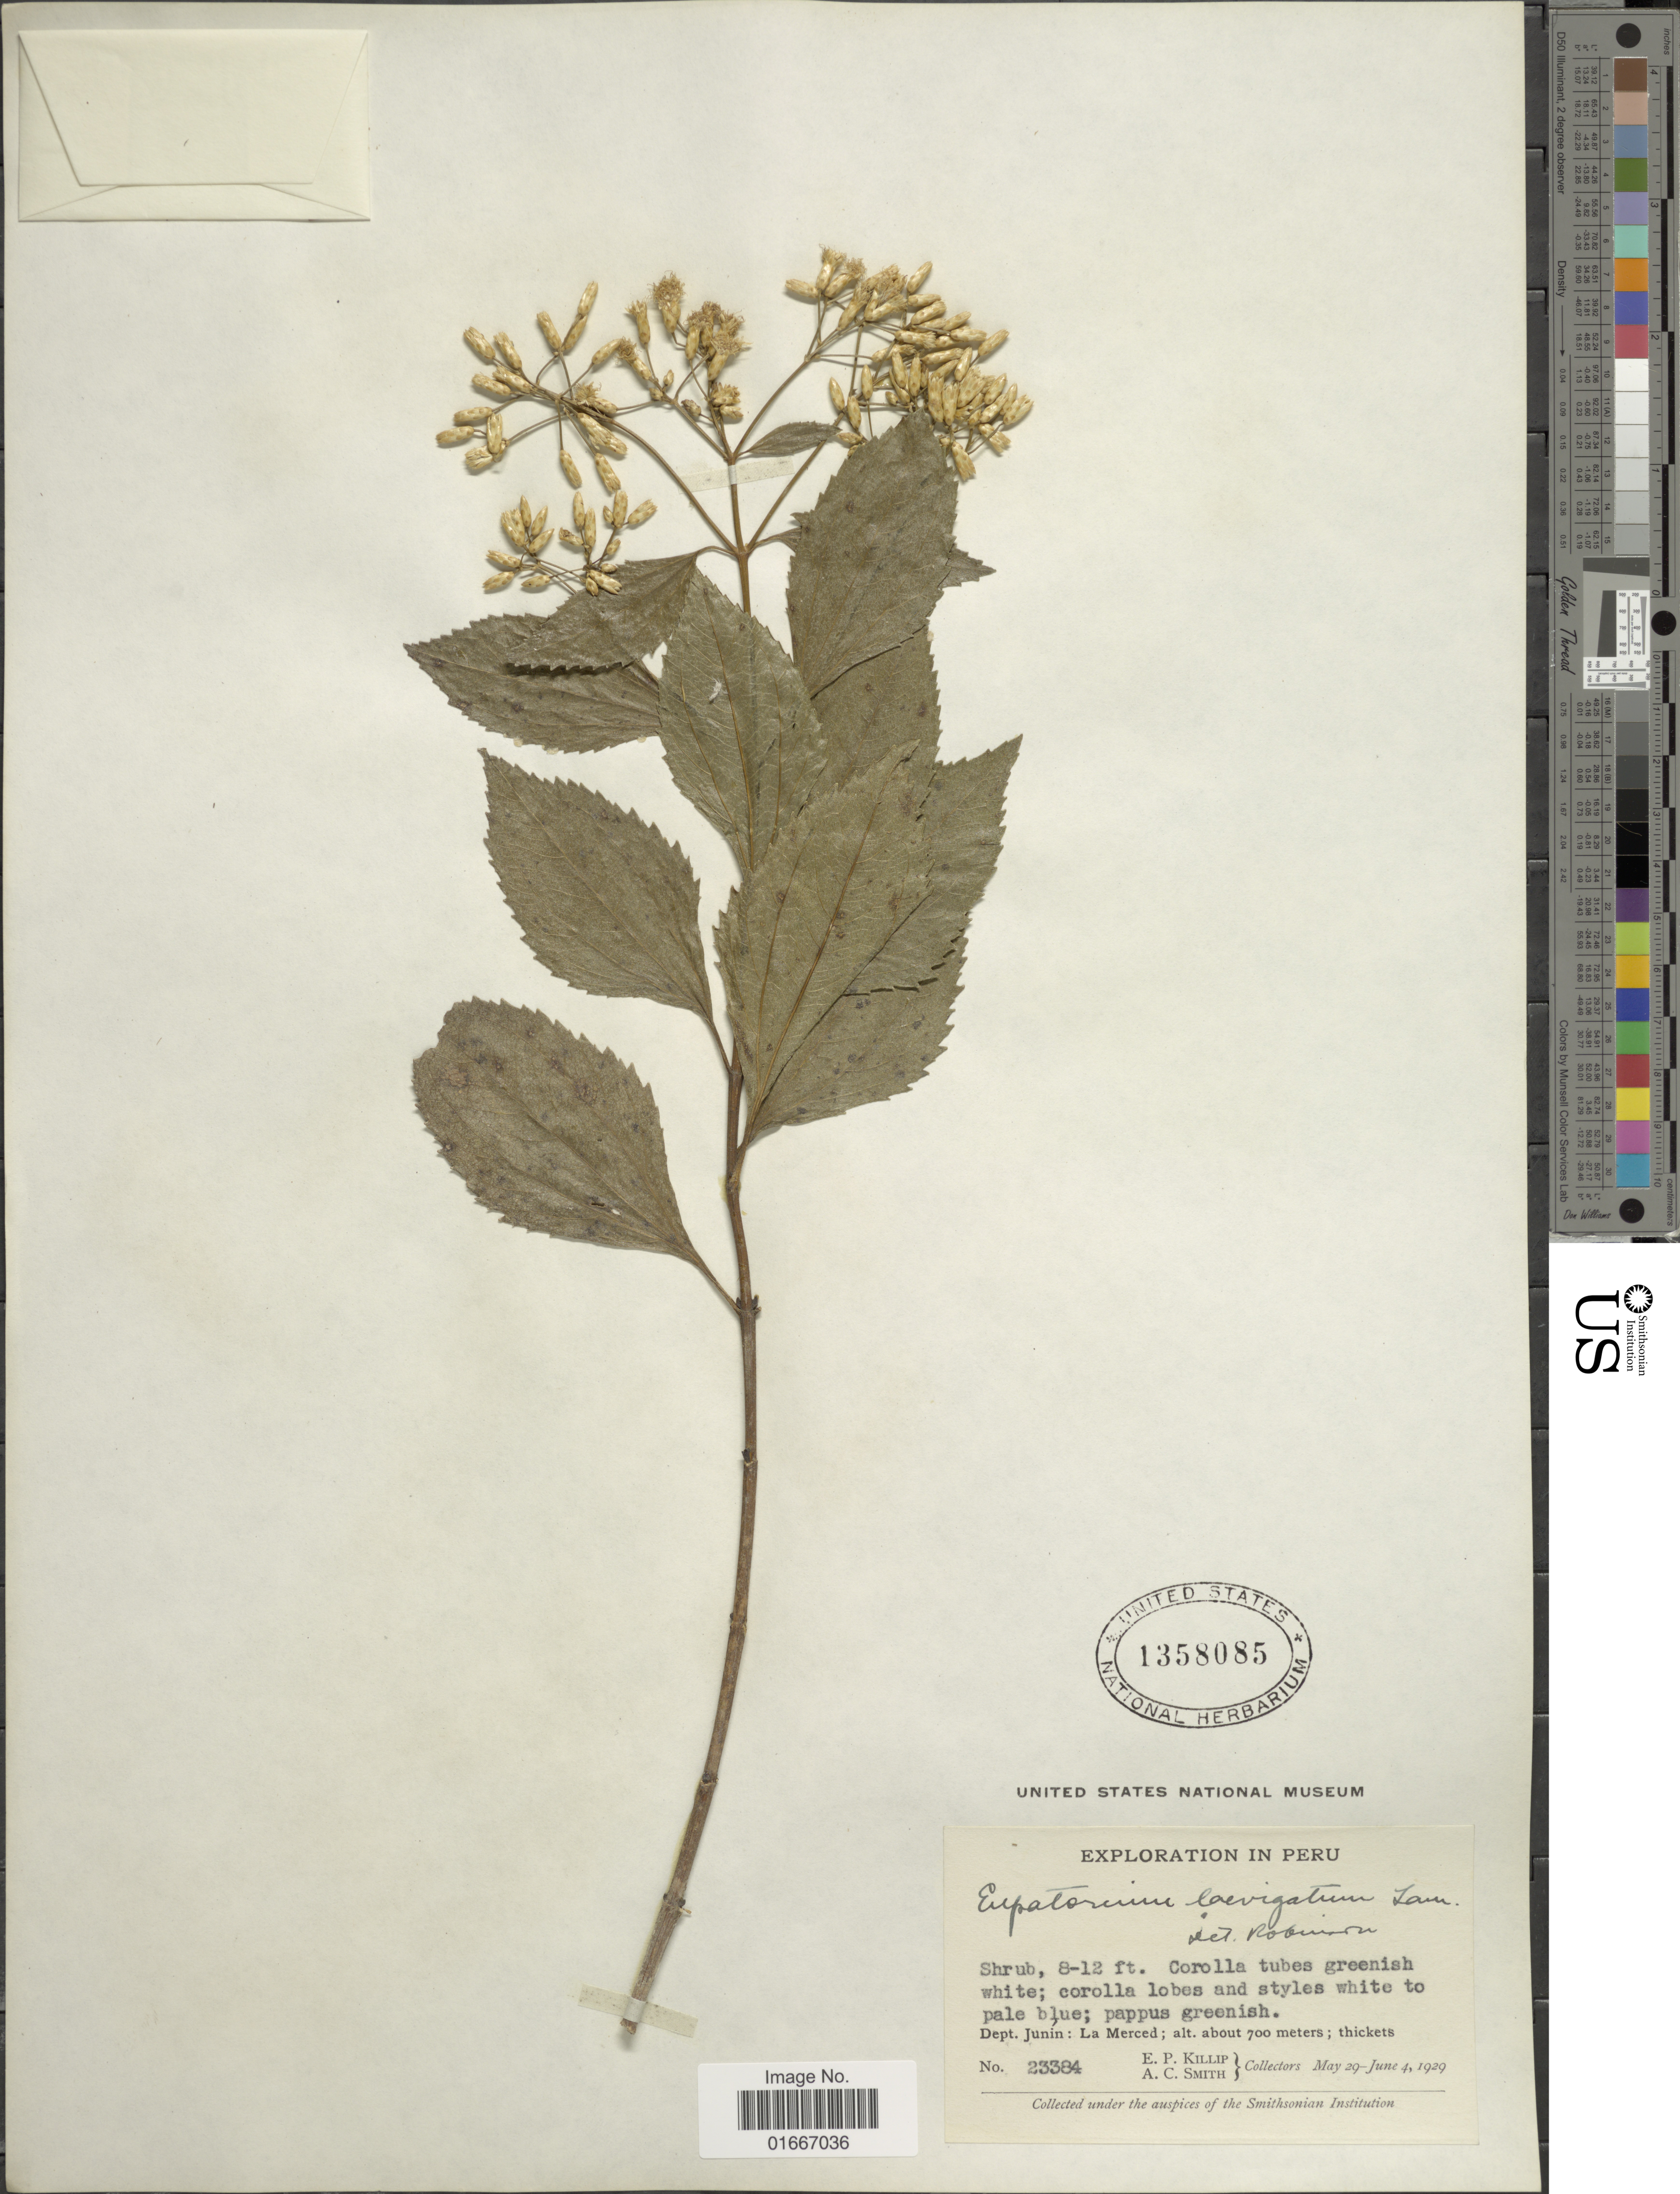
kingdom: Plantae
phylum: Tracheophyta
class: Magnoliopsida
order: Asterales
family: Asteraceae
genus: Chromolaena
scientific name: Chromolaena laevigata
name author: (Lam.) R.M. King & H. Rob.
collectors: E. P. Killip & A. C. Smith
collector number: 23384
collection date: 1929-05-29/1929-06-04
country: Peru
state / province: Junín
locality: Peru. Dept. Junín: La Merced.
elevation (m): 700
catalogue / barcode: US 1358085